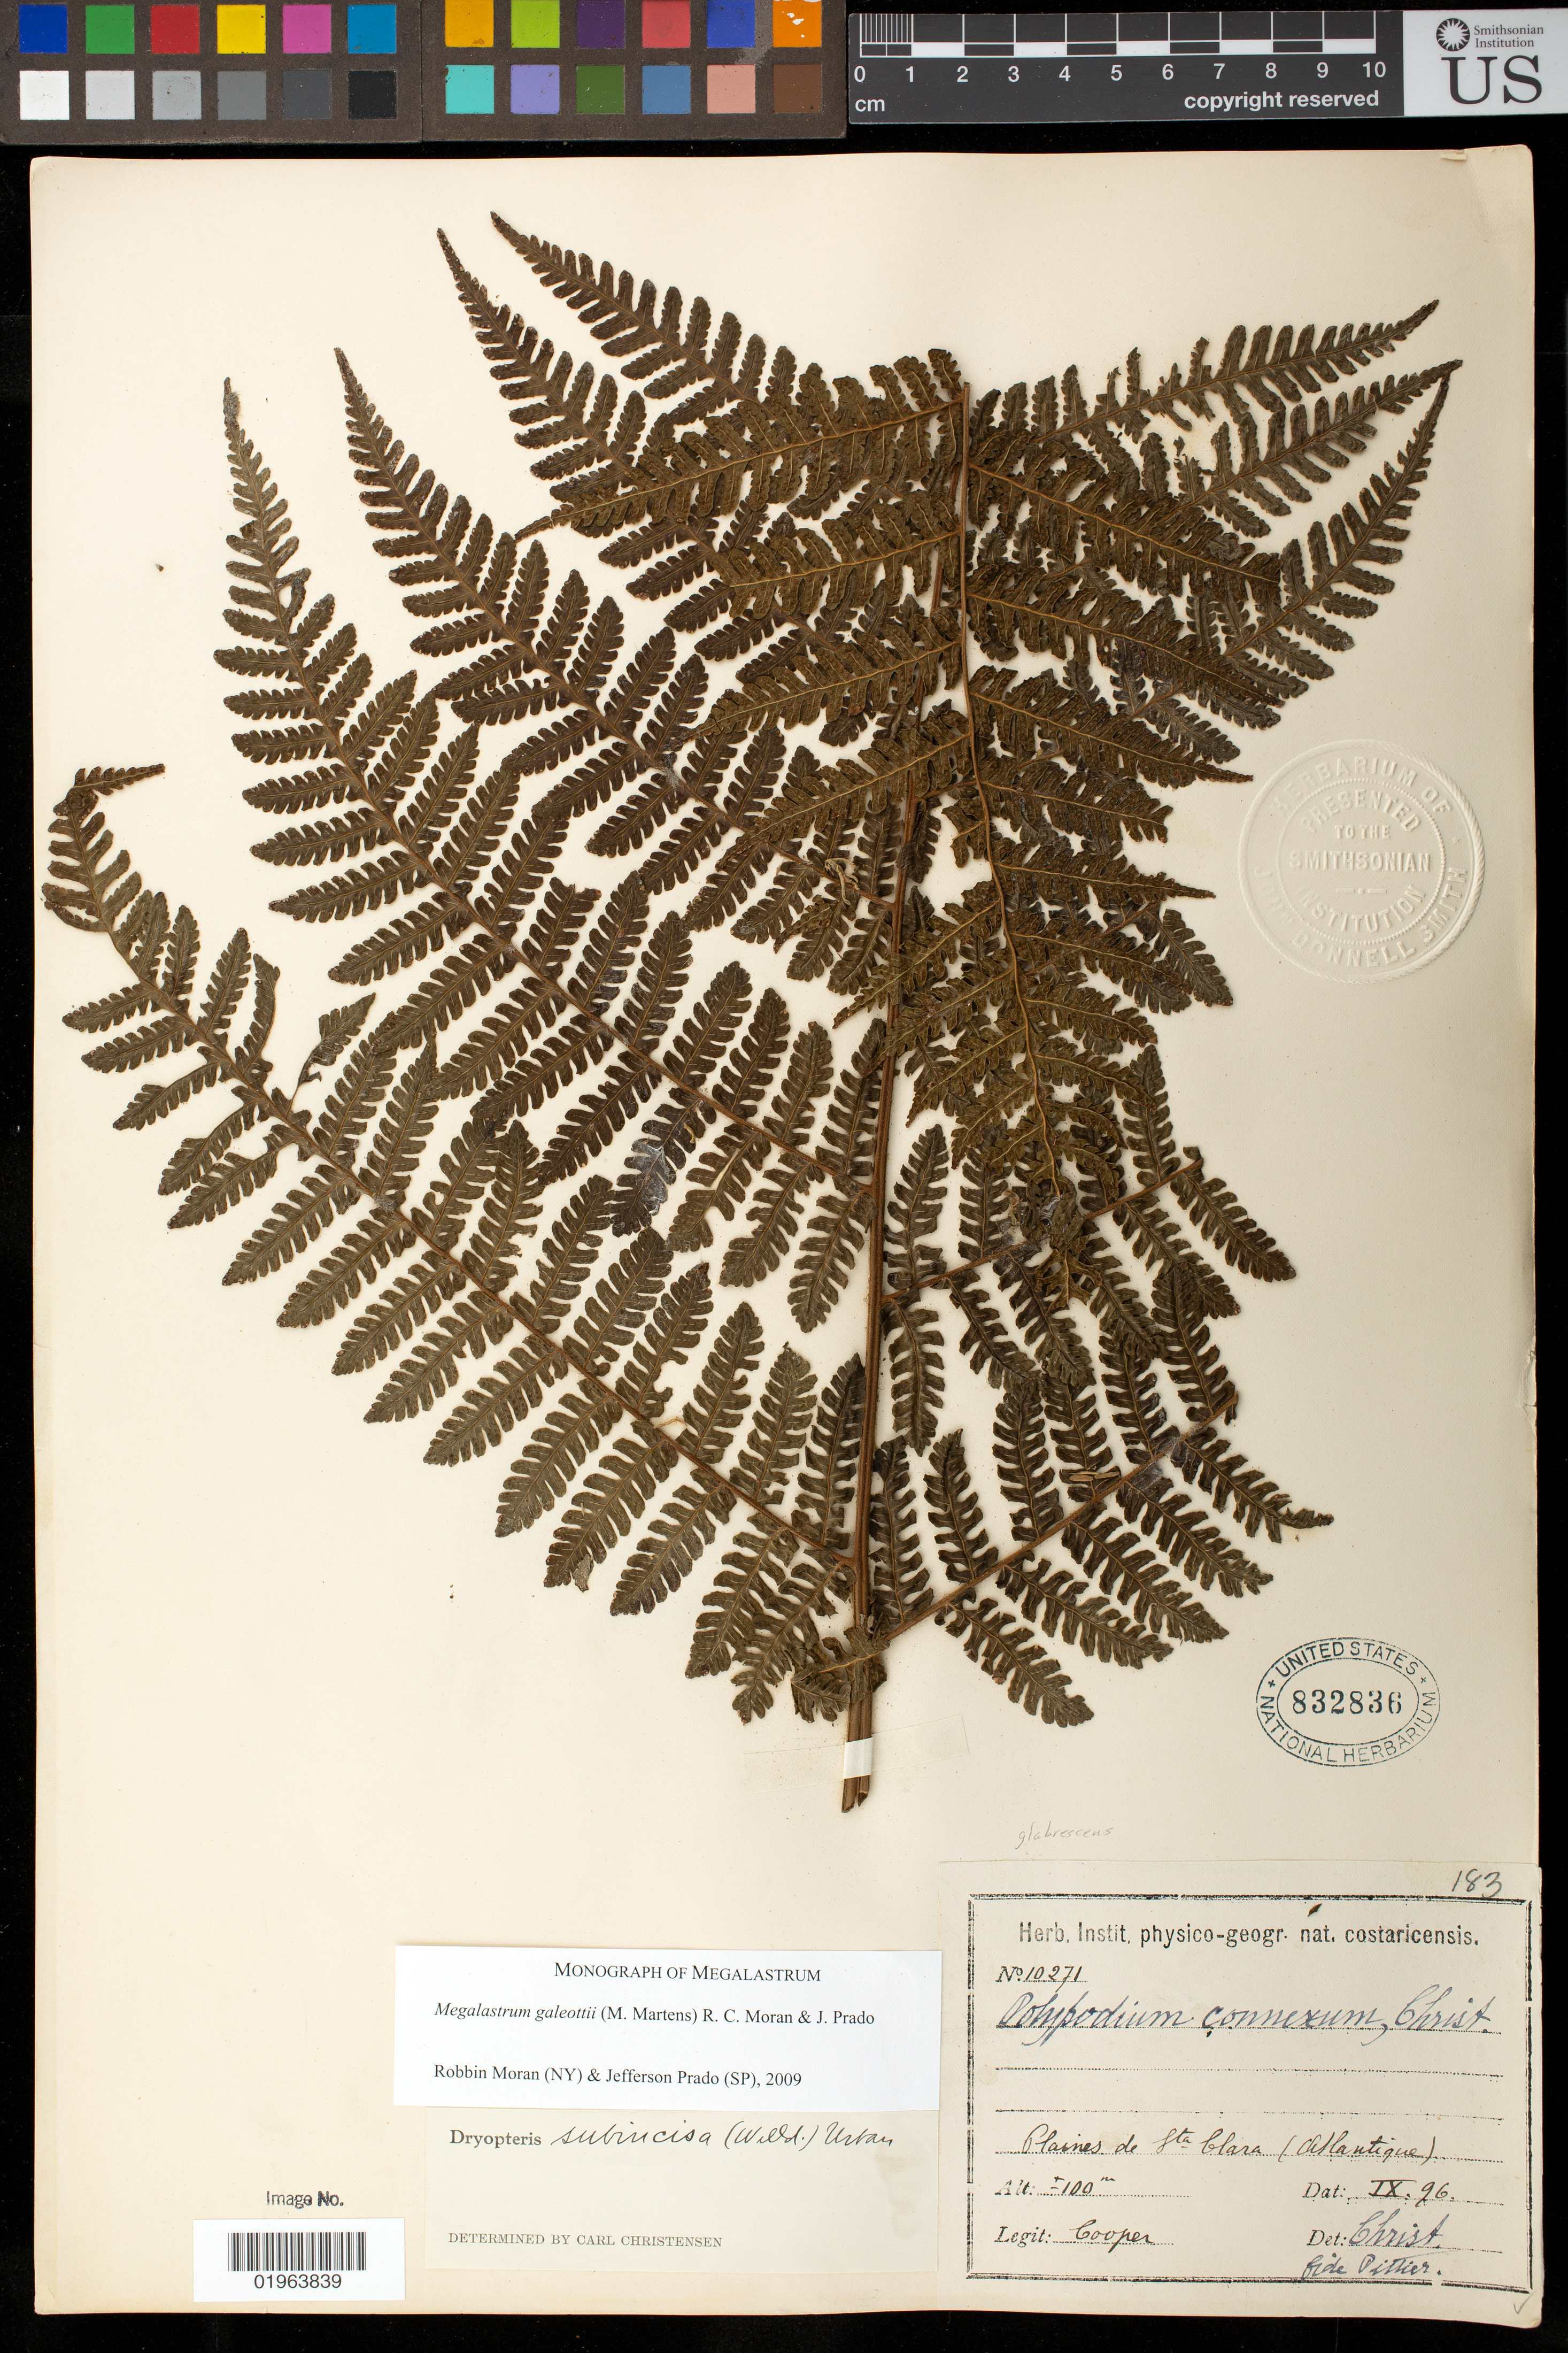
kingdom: Plantae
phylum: Tracheophyta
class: Polypodiopsida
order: Polypodiales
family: Dryopteridaceae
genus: Megalastrum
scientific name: Megalastrum galeottii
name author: (M. Martens) R.C. Moran & J. Prado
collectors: J. J. Cooper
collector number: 10271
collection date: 1896-09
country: Costa Rica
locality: Santa Clara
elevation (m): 100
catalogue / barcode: US 832836